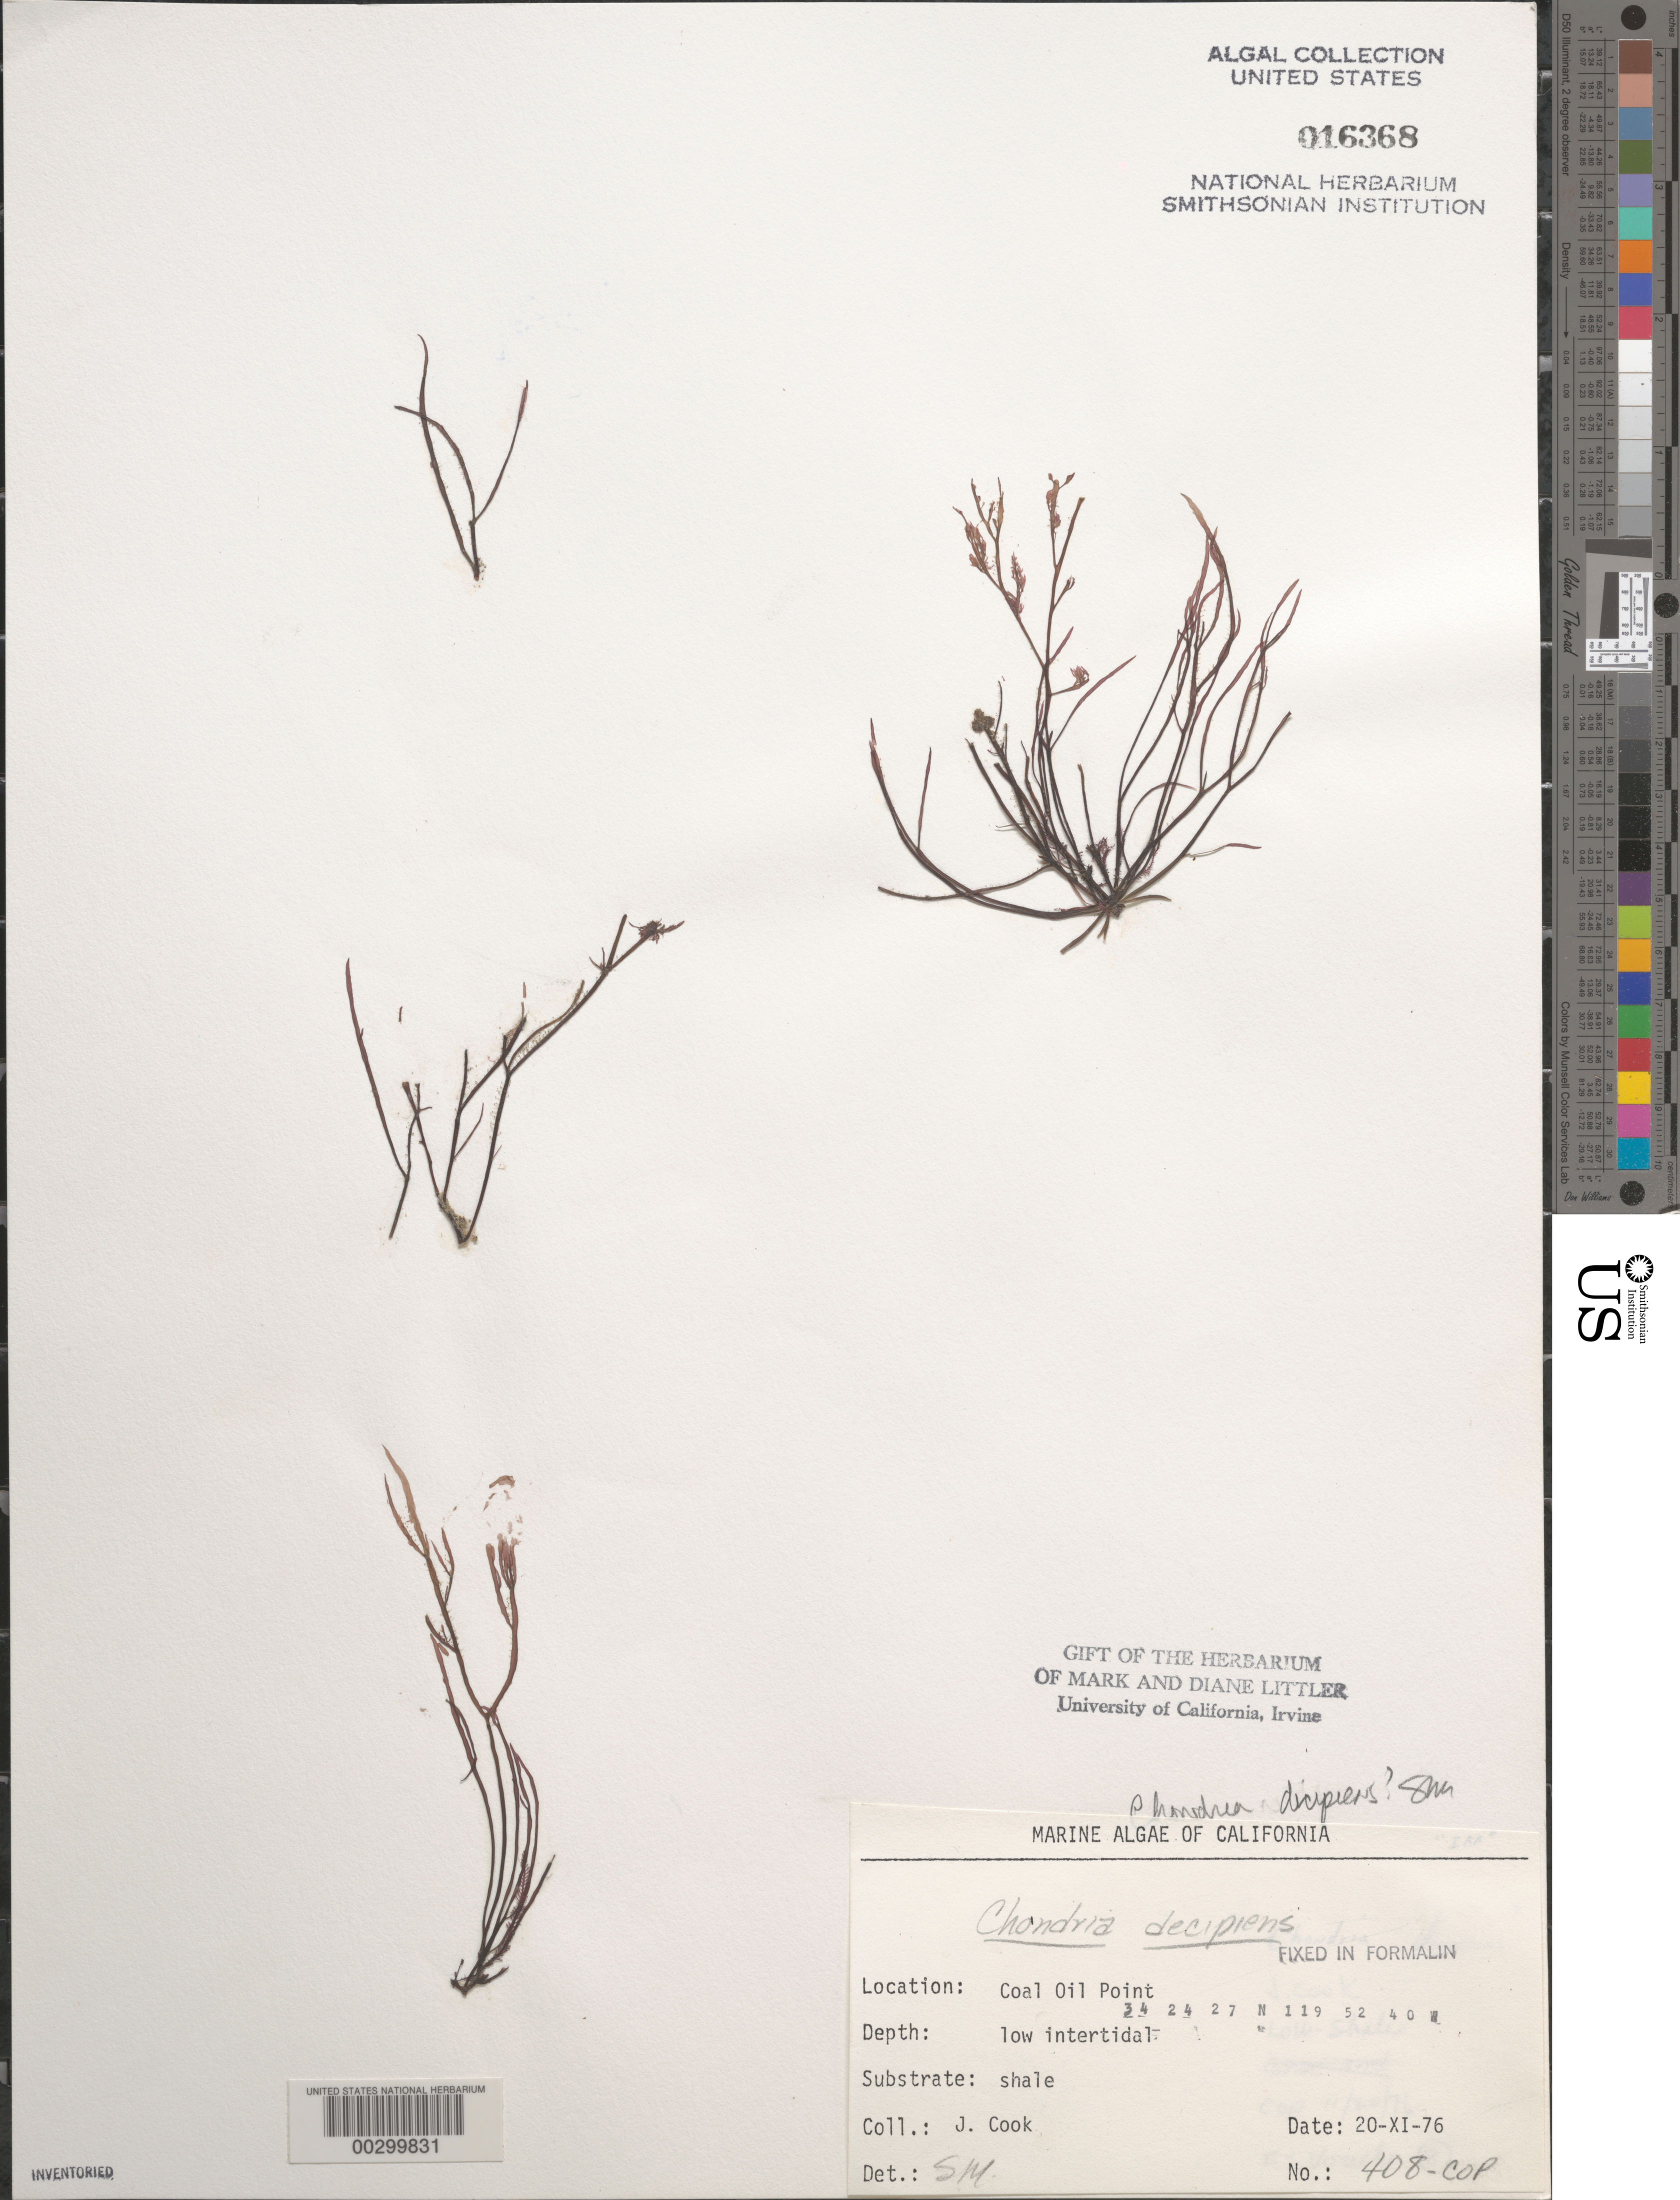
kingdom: Plantae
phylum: Rhodophyta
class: Florideophyceae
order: Ceramiales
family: Rhodomelaceae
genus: Chondria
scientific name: Chondria decipiens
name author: Kylin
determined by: Murray, S. N.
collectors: J. Cook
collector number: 408-cop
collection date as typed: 20 Nov 1976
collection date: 1976-11-20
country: United States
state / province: California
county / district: Santa Barbara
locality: Coal Oil Point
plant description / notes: BLM-SOCALBIGHT Rocky Intertidal Survey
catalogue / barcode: US 16368